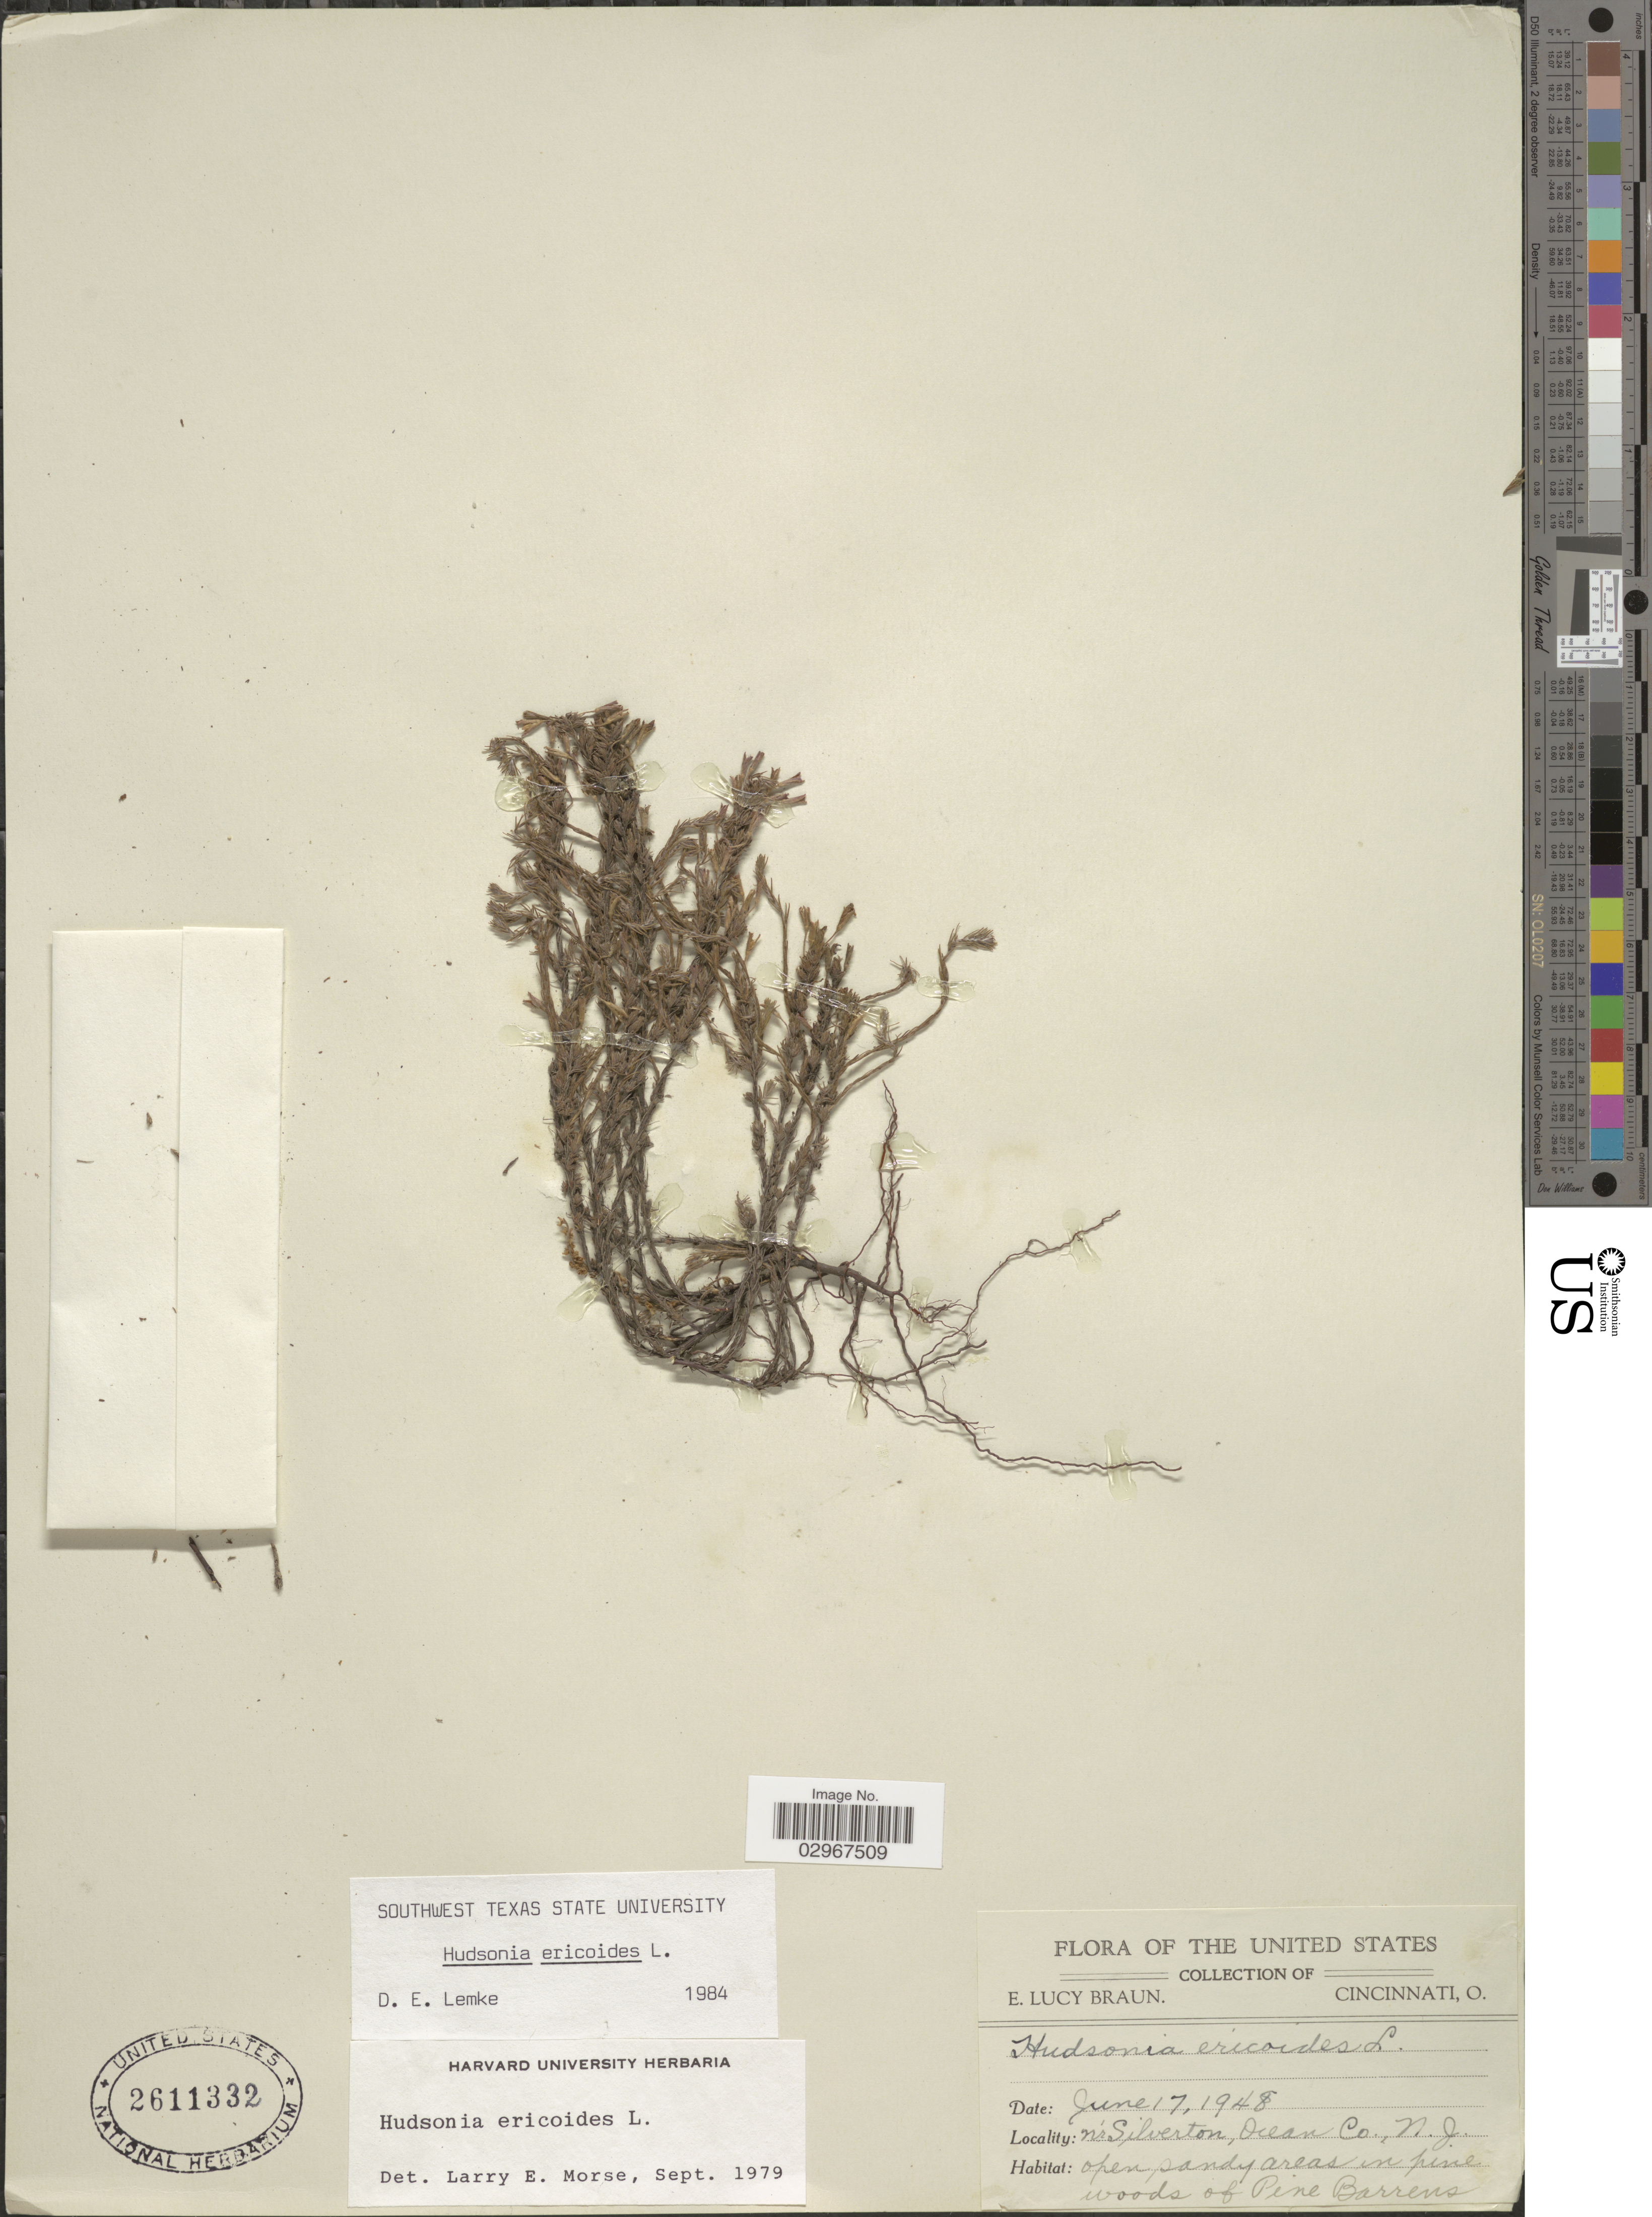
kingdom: Plantae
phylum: Tracheophyta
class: Magnoliopsida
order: Malvales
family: Cistaceae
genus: Hudsonia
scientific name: Hudsonia ericoides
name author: L.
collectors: E. L. Braun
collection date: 1948-06-17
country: United States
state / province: New Jersey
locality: Nr Silverton, Ocean Co., N.J.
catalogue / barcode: US 2611332